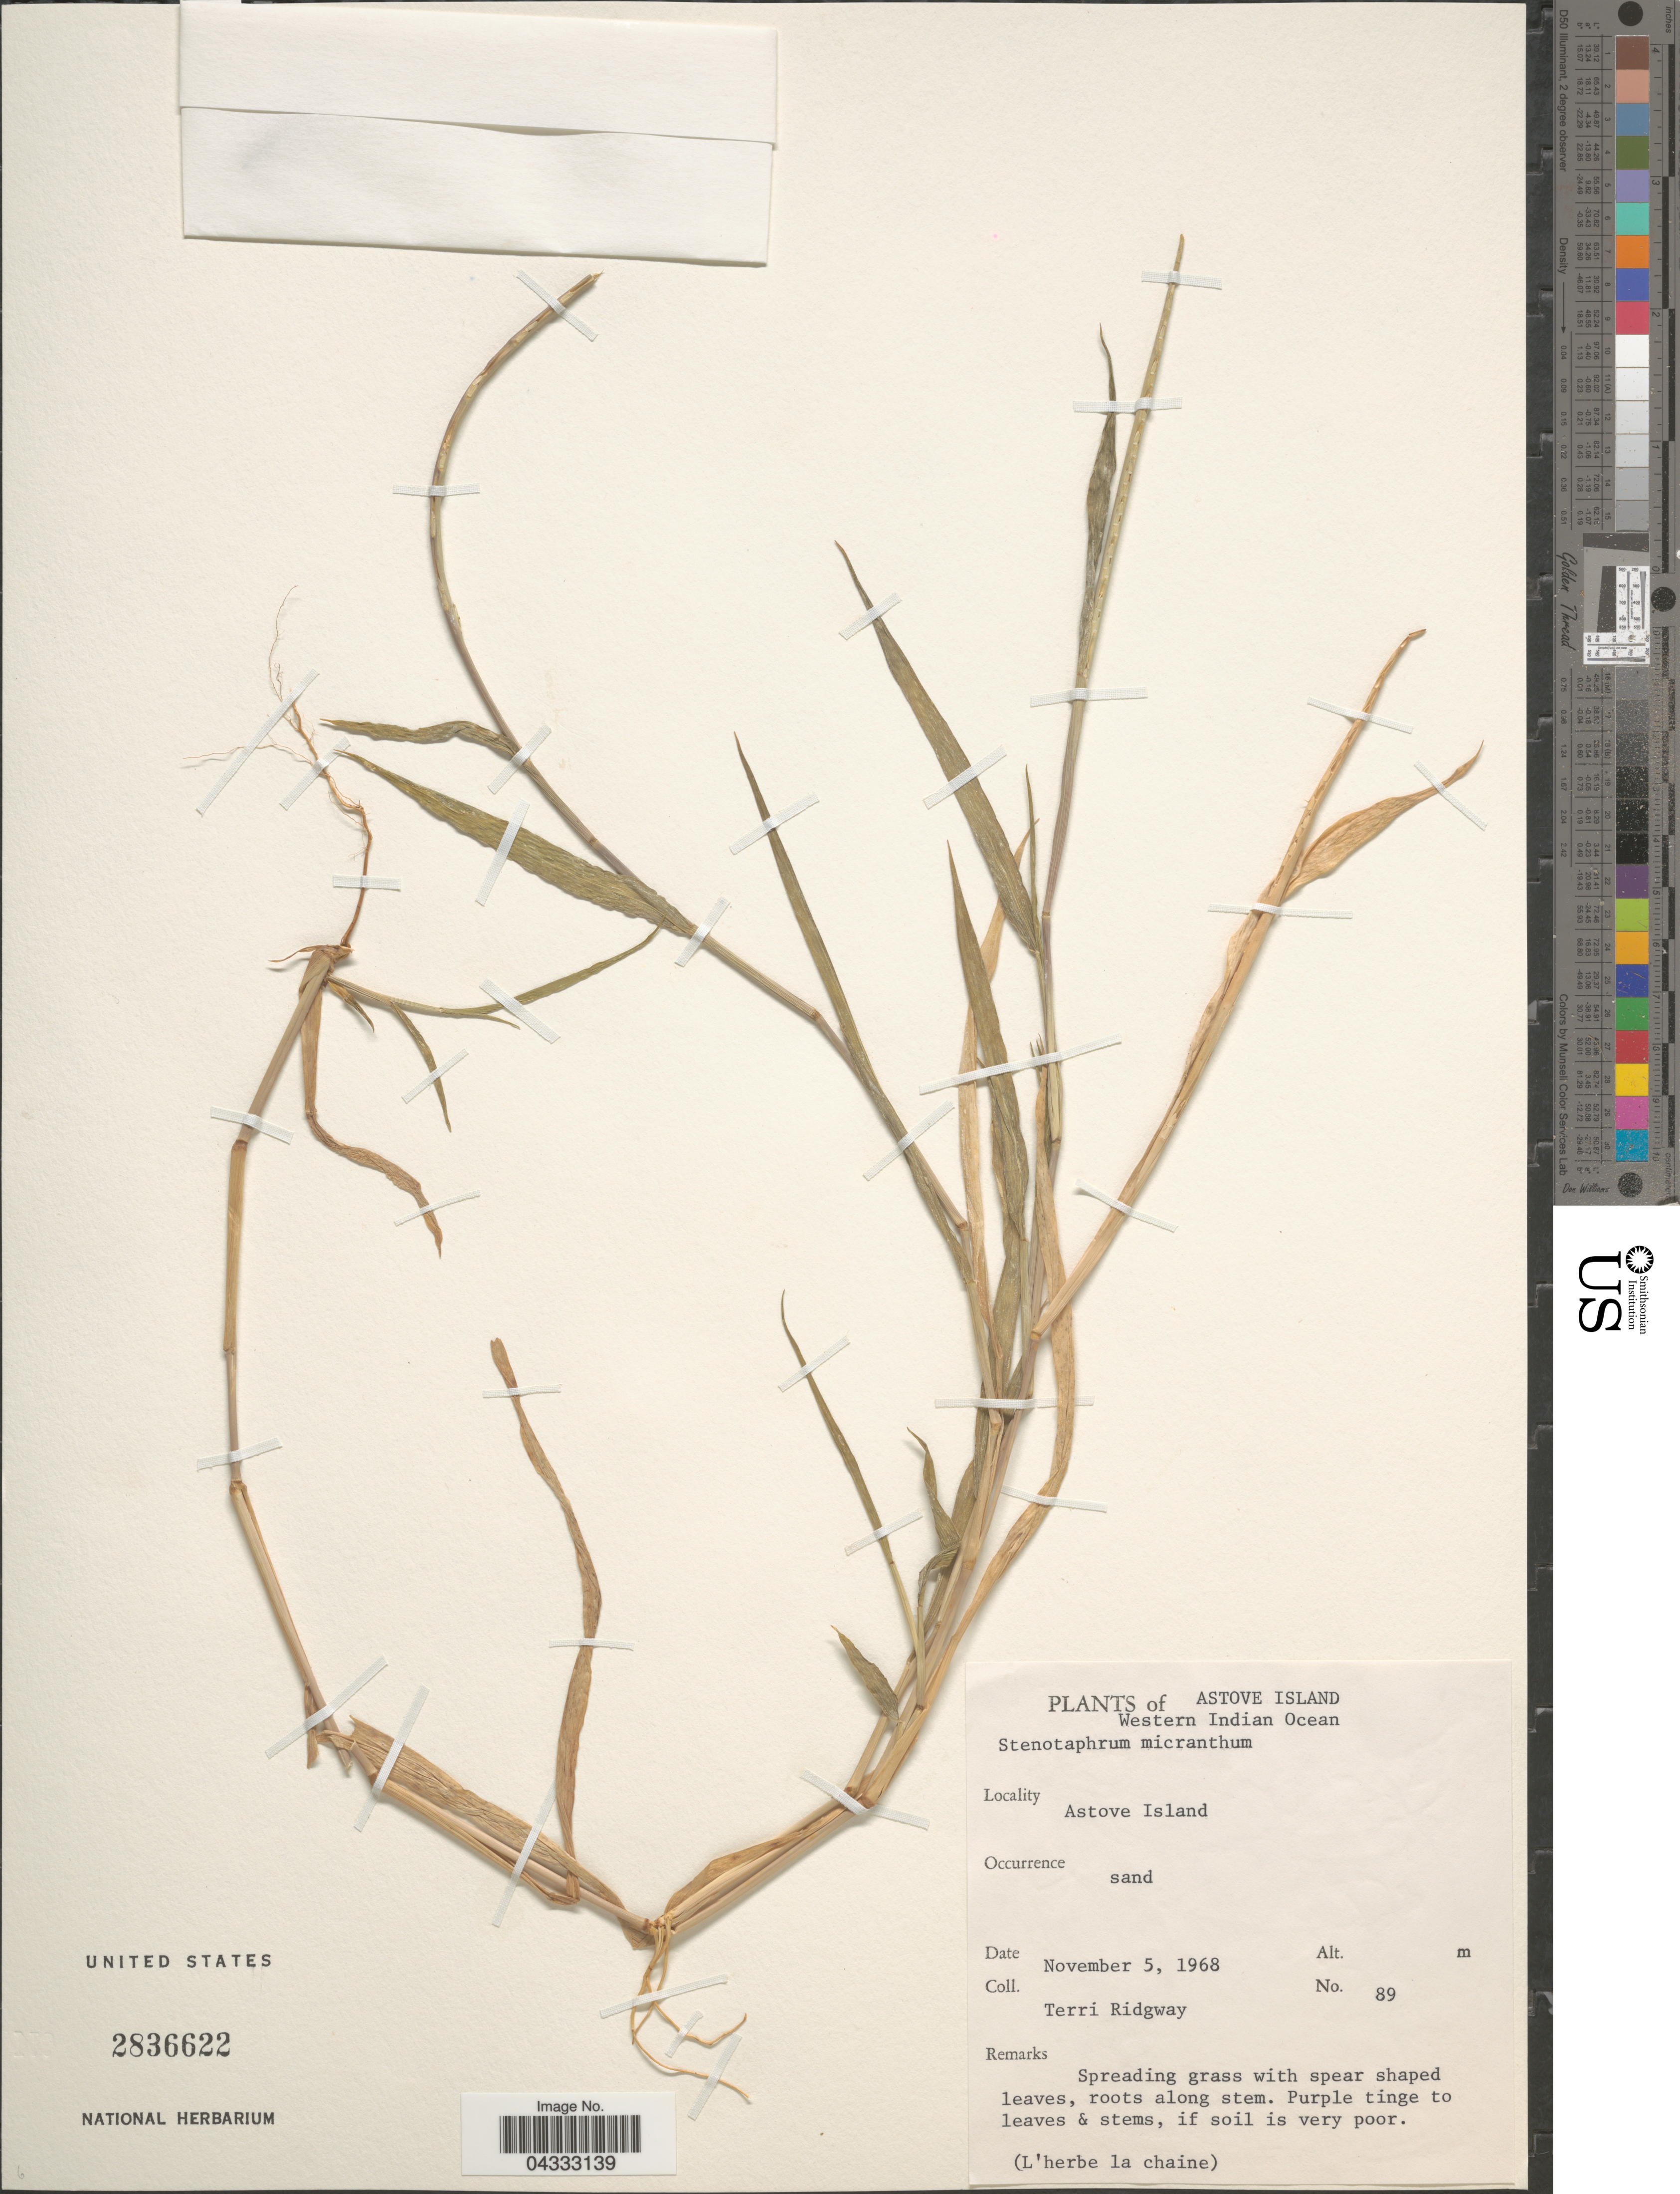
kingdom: Plantae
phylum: Tracheophyta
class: Liliopsida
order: Poales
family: Poaceae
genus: Stenotaphrum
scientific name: Stenotaphrum micranthum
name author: (Desv.) C.E. Hubb.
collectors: T. Ridgway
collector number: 89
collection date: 1968-11-05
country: Seychelles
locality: Astove Island. Western Indian Ocean. Astove Island.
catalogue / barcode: US 2836622